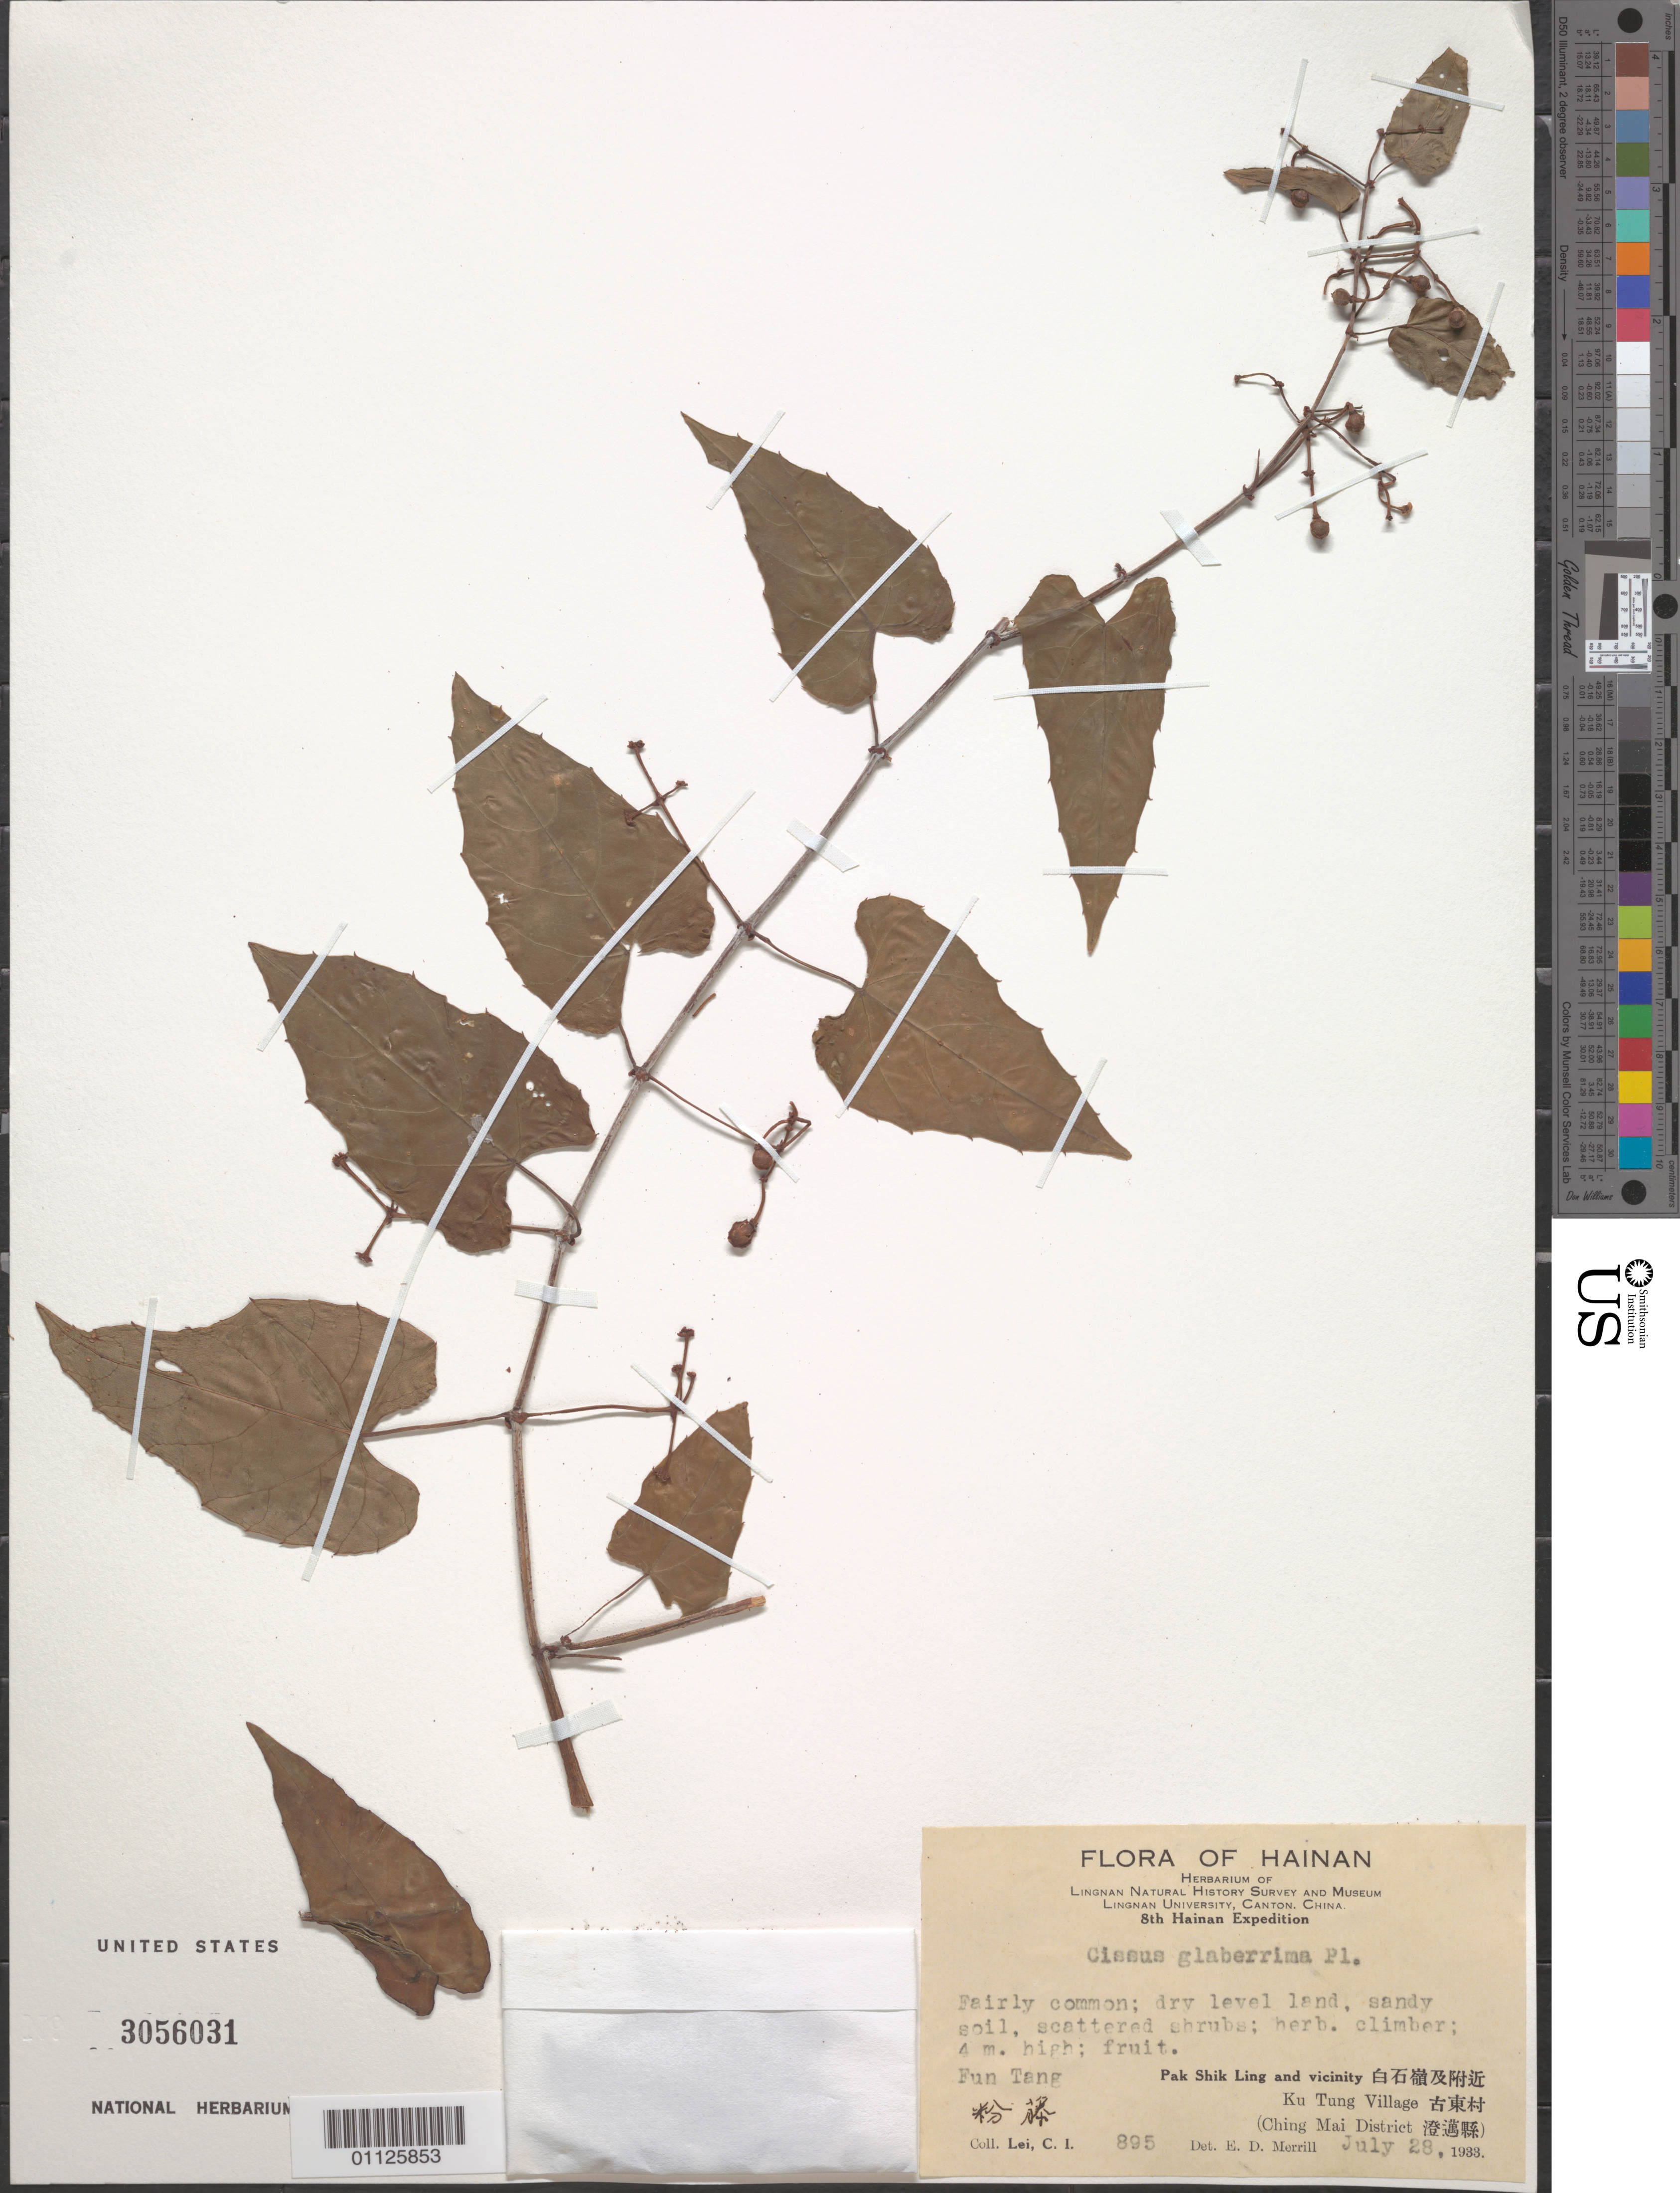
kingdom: Plantae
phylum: Tracheophyta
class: Magnoliopsida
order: Vitales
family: Vitaceae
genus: Cissus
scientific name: Cissus glaberrima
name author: Planch.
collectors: C. I. Lei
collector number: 895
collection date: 1933-07-28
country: China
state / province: Hainan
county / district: Ching Mai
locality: Fun Tang. Pak Shik Ling and vicinity. Ku Tung Village.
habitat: Fairly common; dry level land, sandy soil, scattered shrubs; herb, climber.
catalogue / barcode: US 3056031